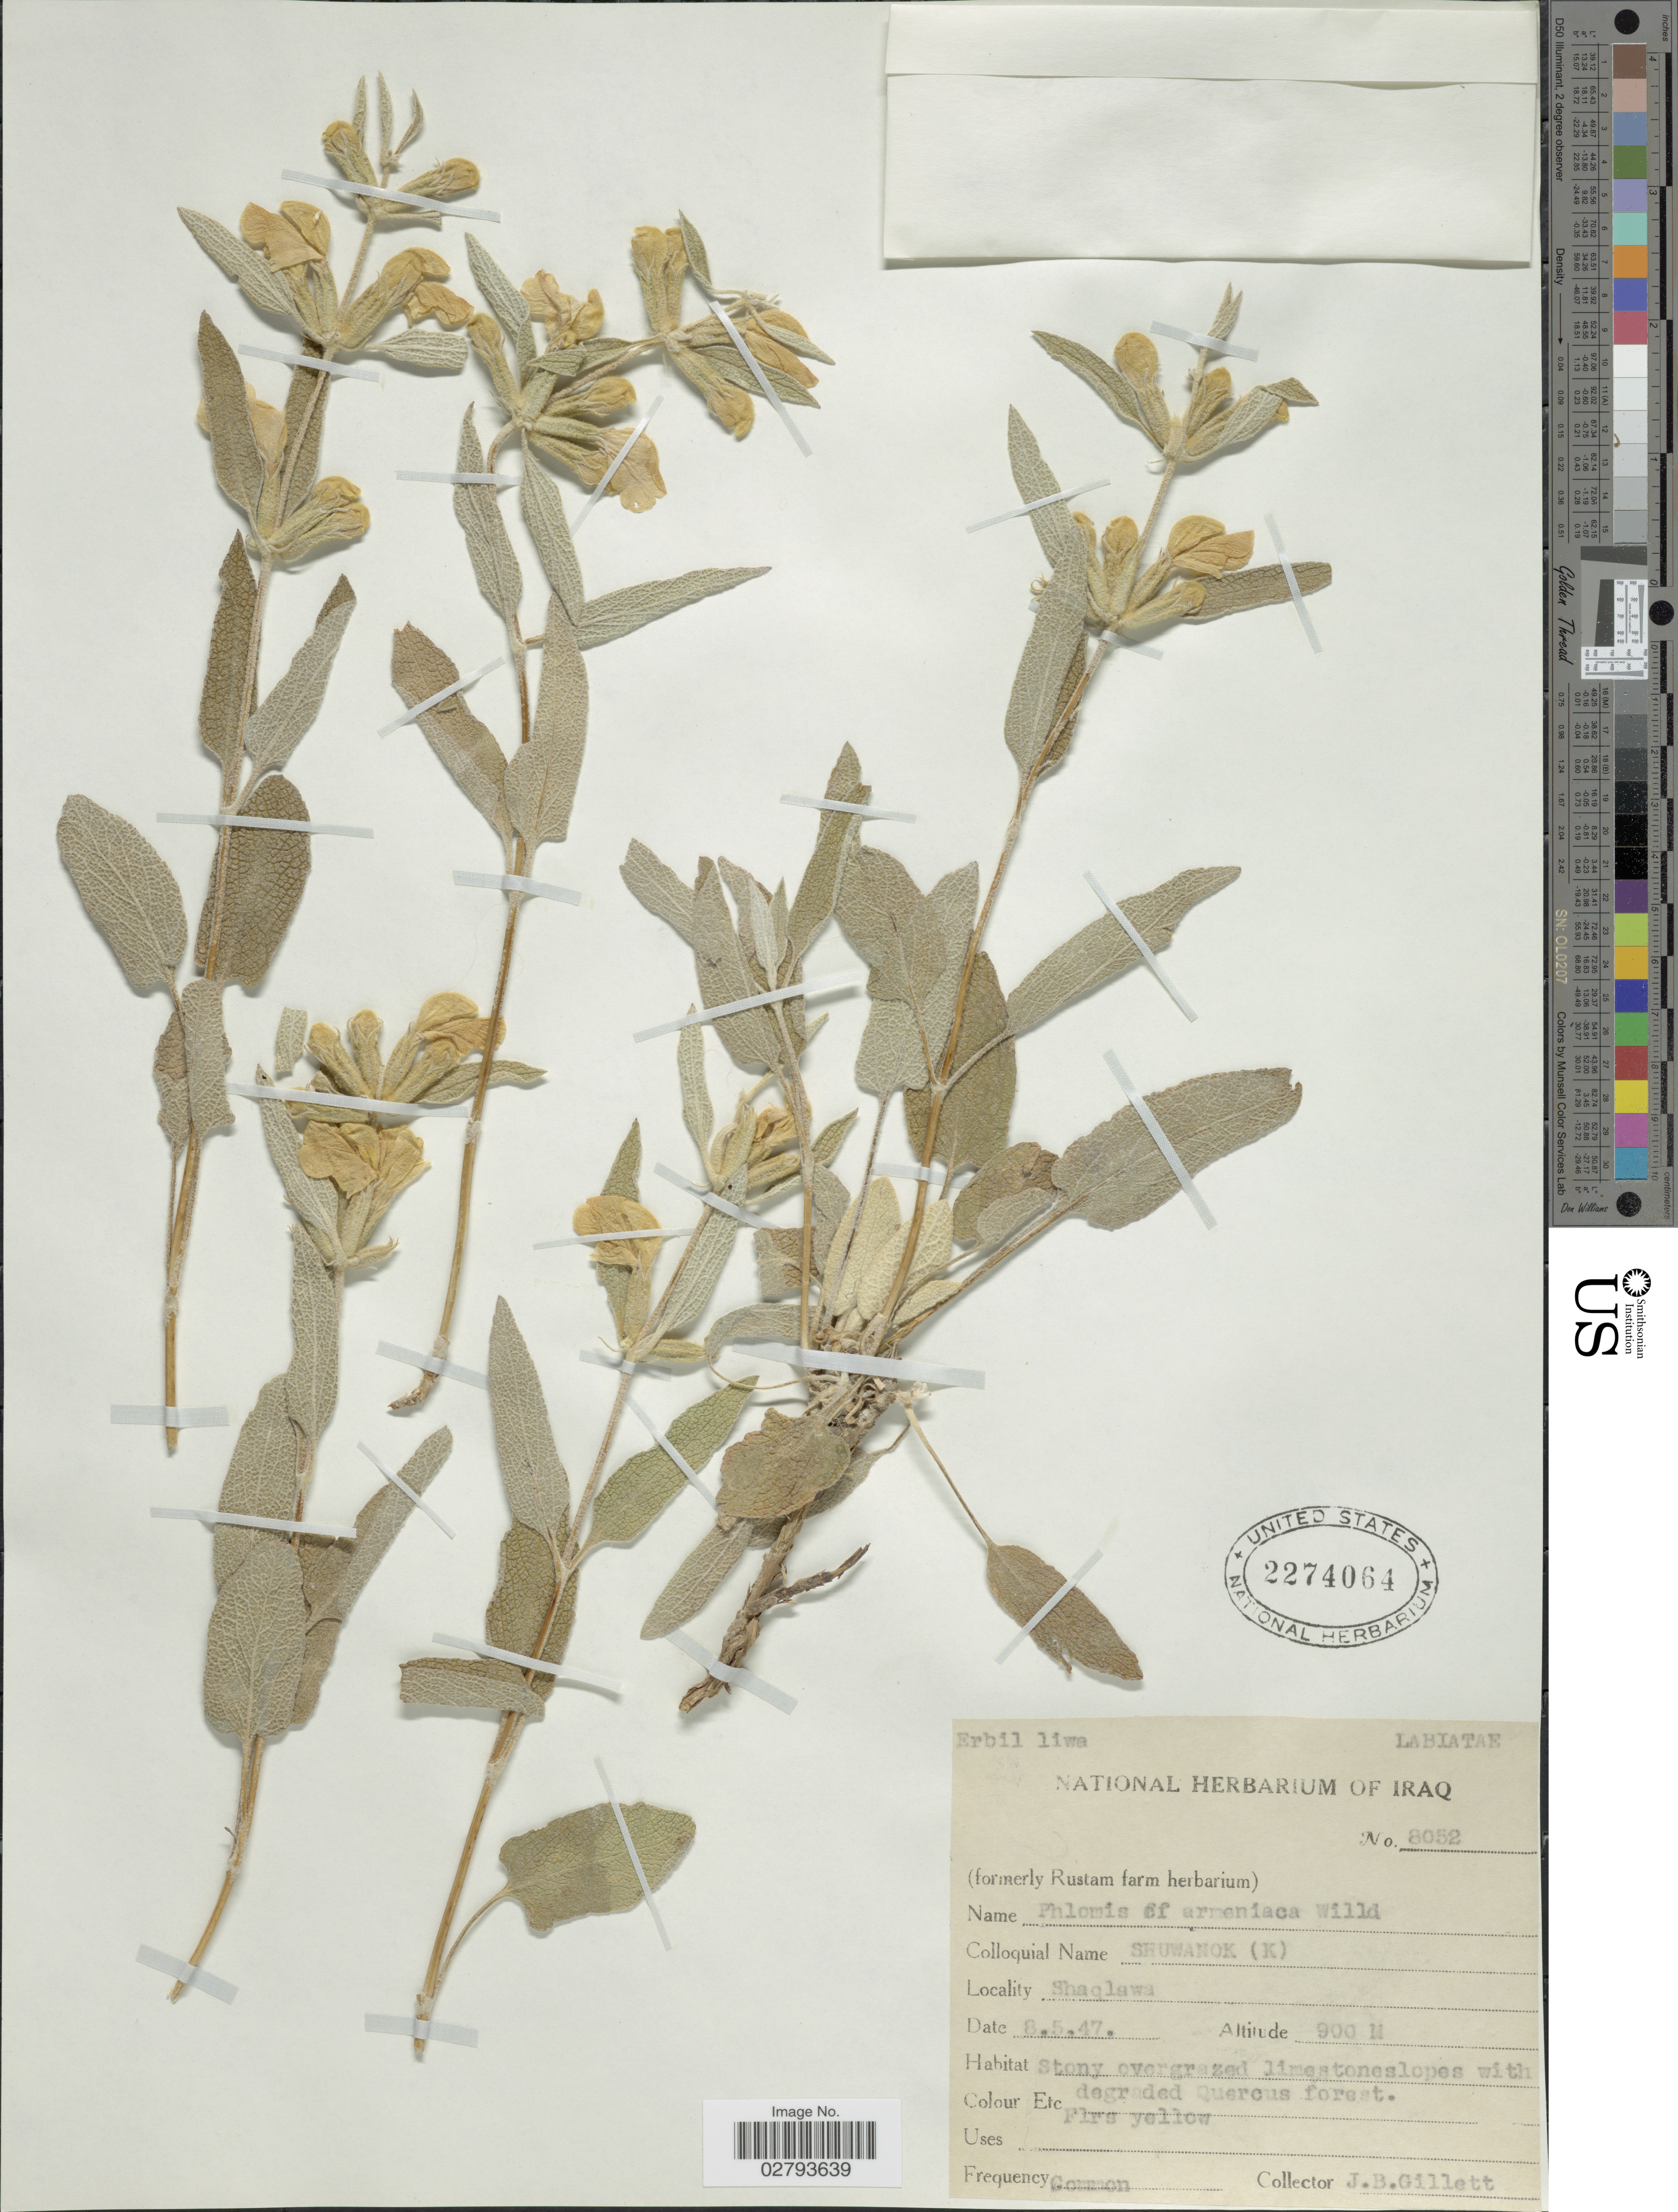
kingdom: Plantae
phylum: Tracheophyta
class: Magnoliopsida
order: Lamiales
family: Lamiaceae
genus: Phlomis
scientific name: Phlomis armeniaca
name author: Willd.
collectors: J. B. Gillett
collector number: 8052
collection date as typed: Transcribed d/m/y: 8/5/47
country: Iraq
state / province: Arbīl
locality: Erbil liwa. Shaqlawa.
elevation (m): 900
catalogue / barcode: US 2274064